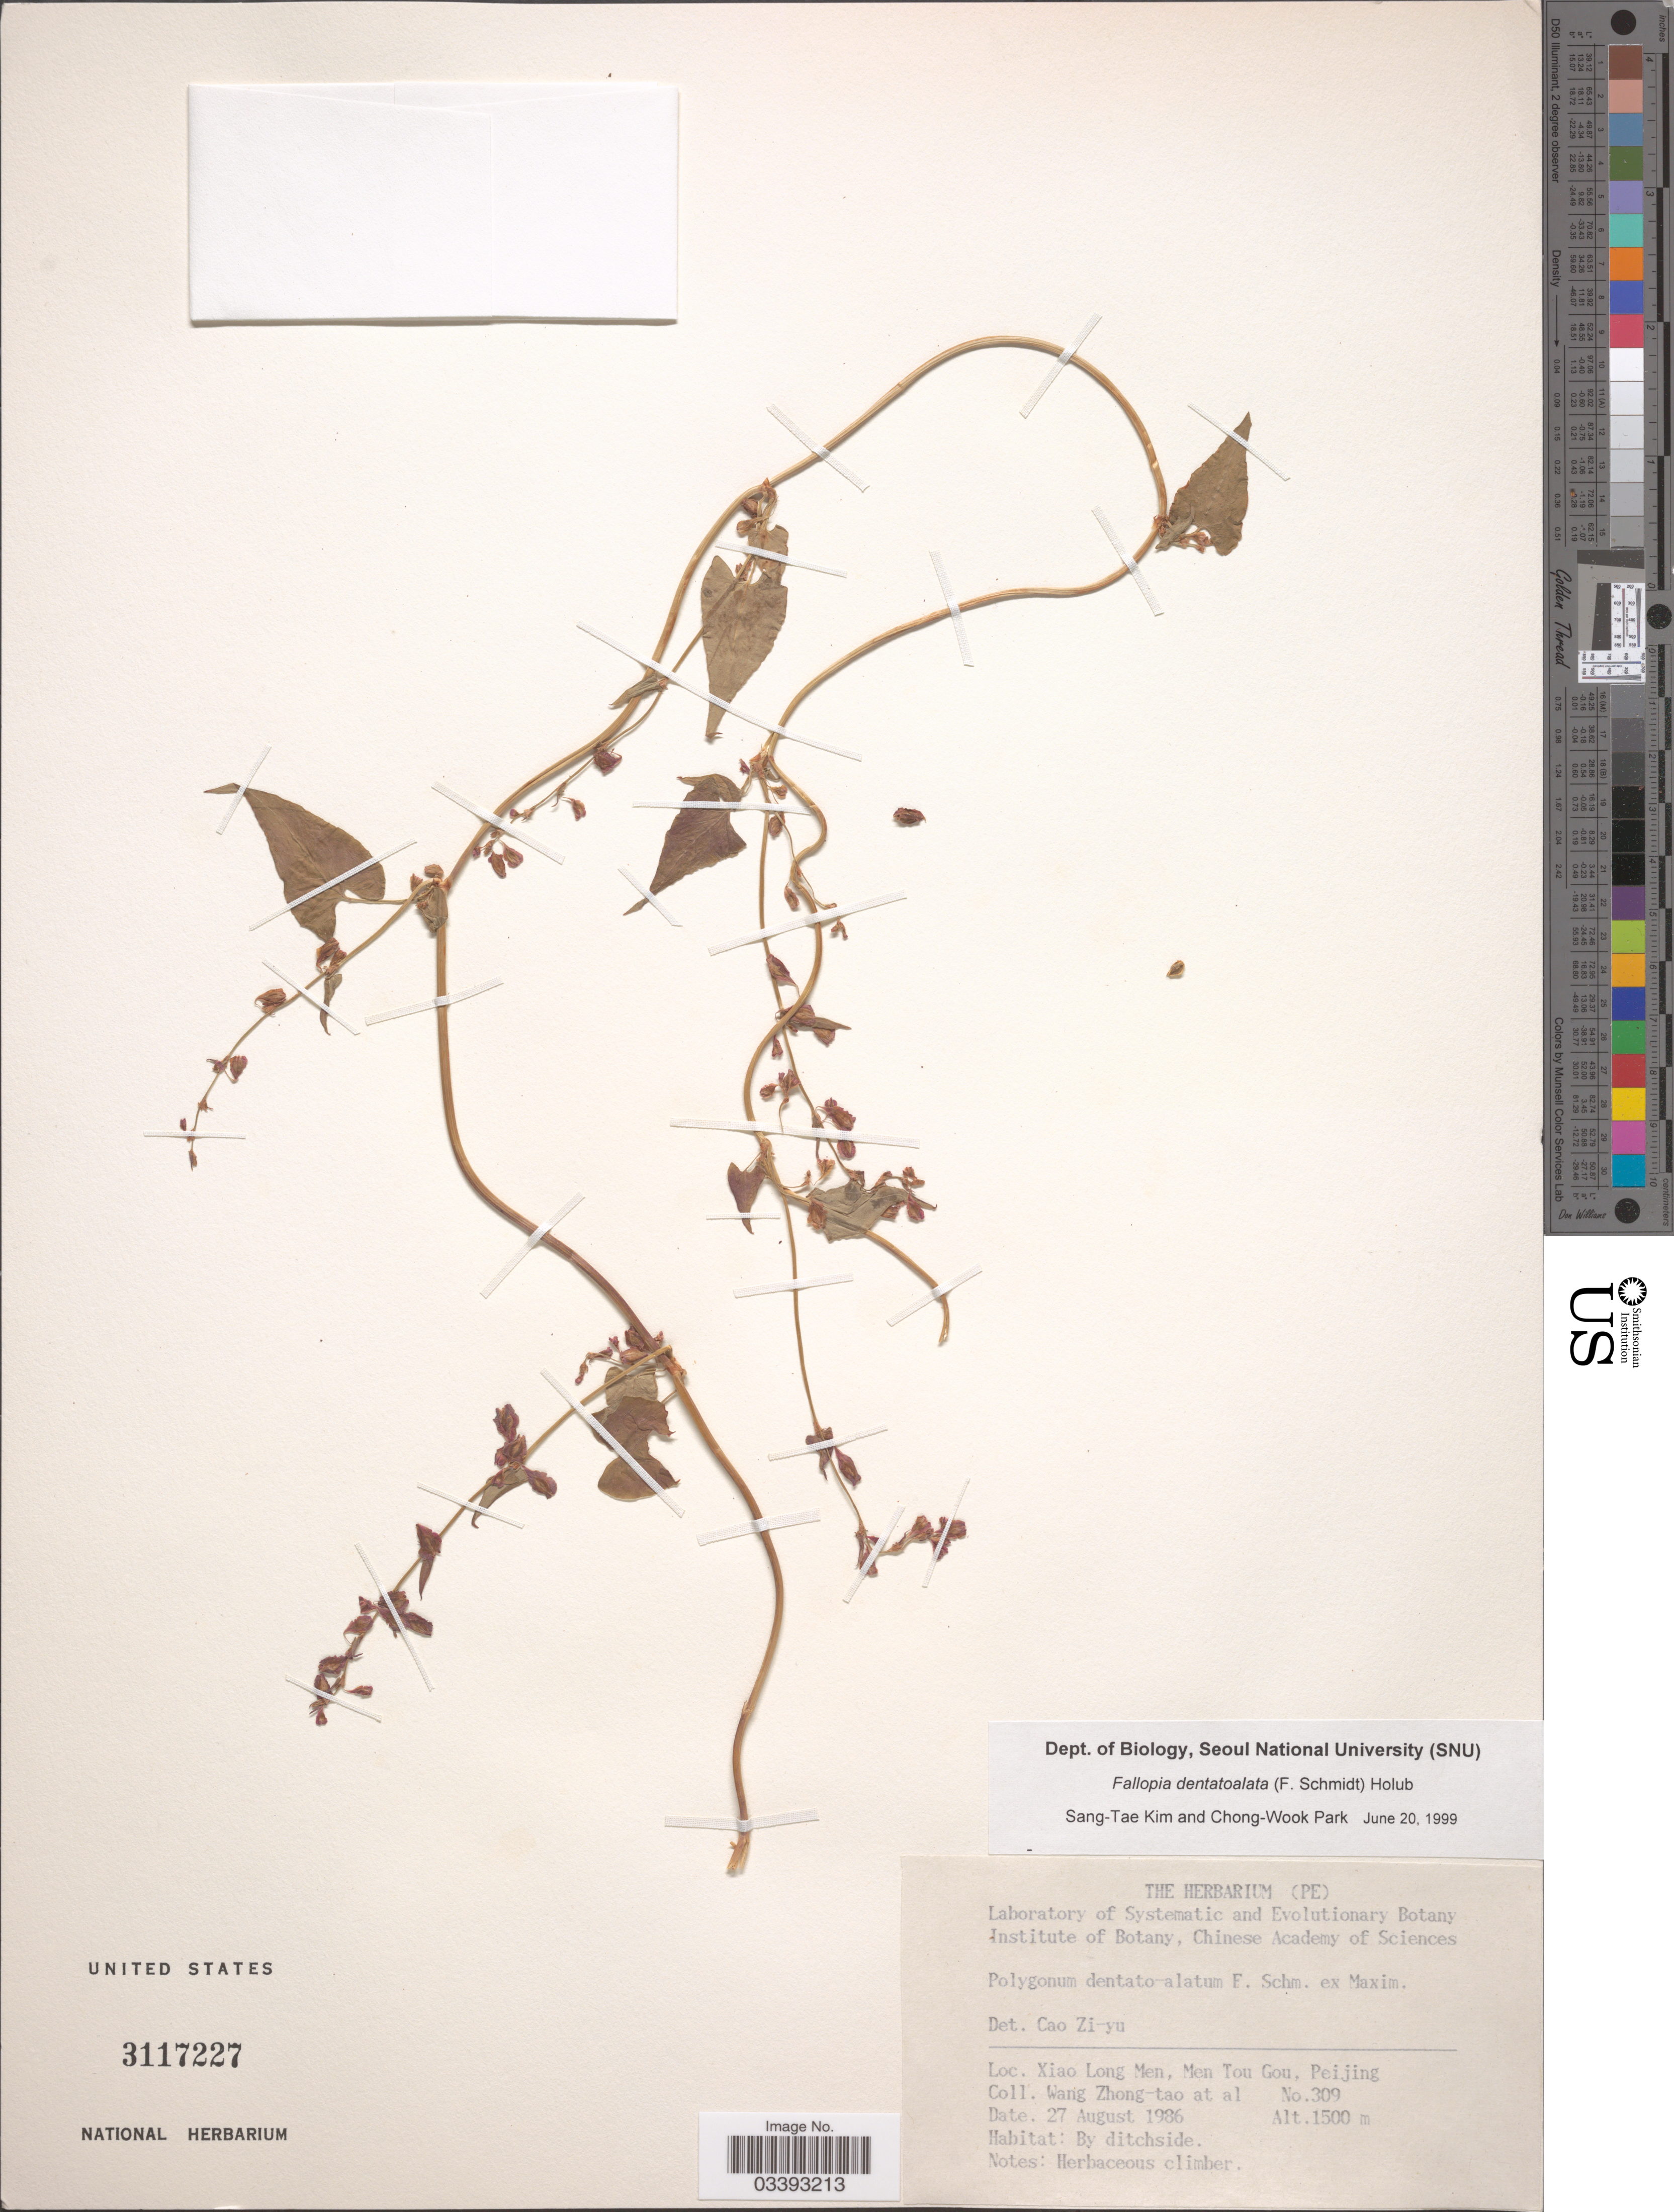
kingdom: Plantae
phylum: Tracheophyta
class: Magnoliopsida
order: Caryophyllales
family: Polygonaceae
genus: Fallopia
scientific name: Fallopia dentatoalata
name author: (F. Schmidt) Holub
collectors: W. Zhong-Tao & et al.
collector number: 309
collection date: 1986-08-27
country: China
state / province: Beijing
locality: Xiao Long Men, Men Tou Gou, Peijing.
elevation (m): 1500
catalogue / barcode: US 3117227